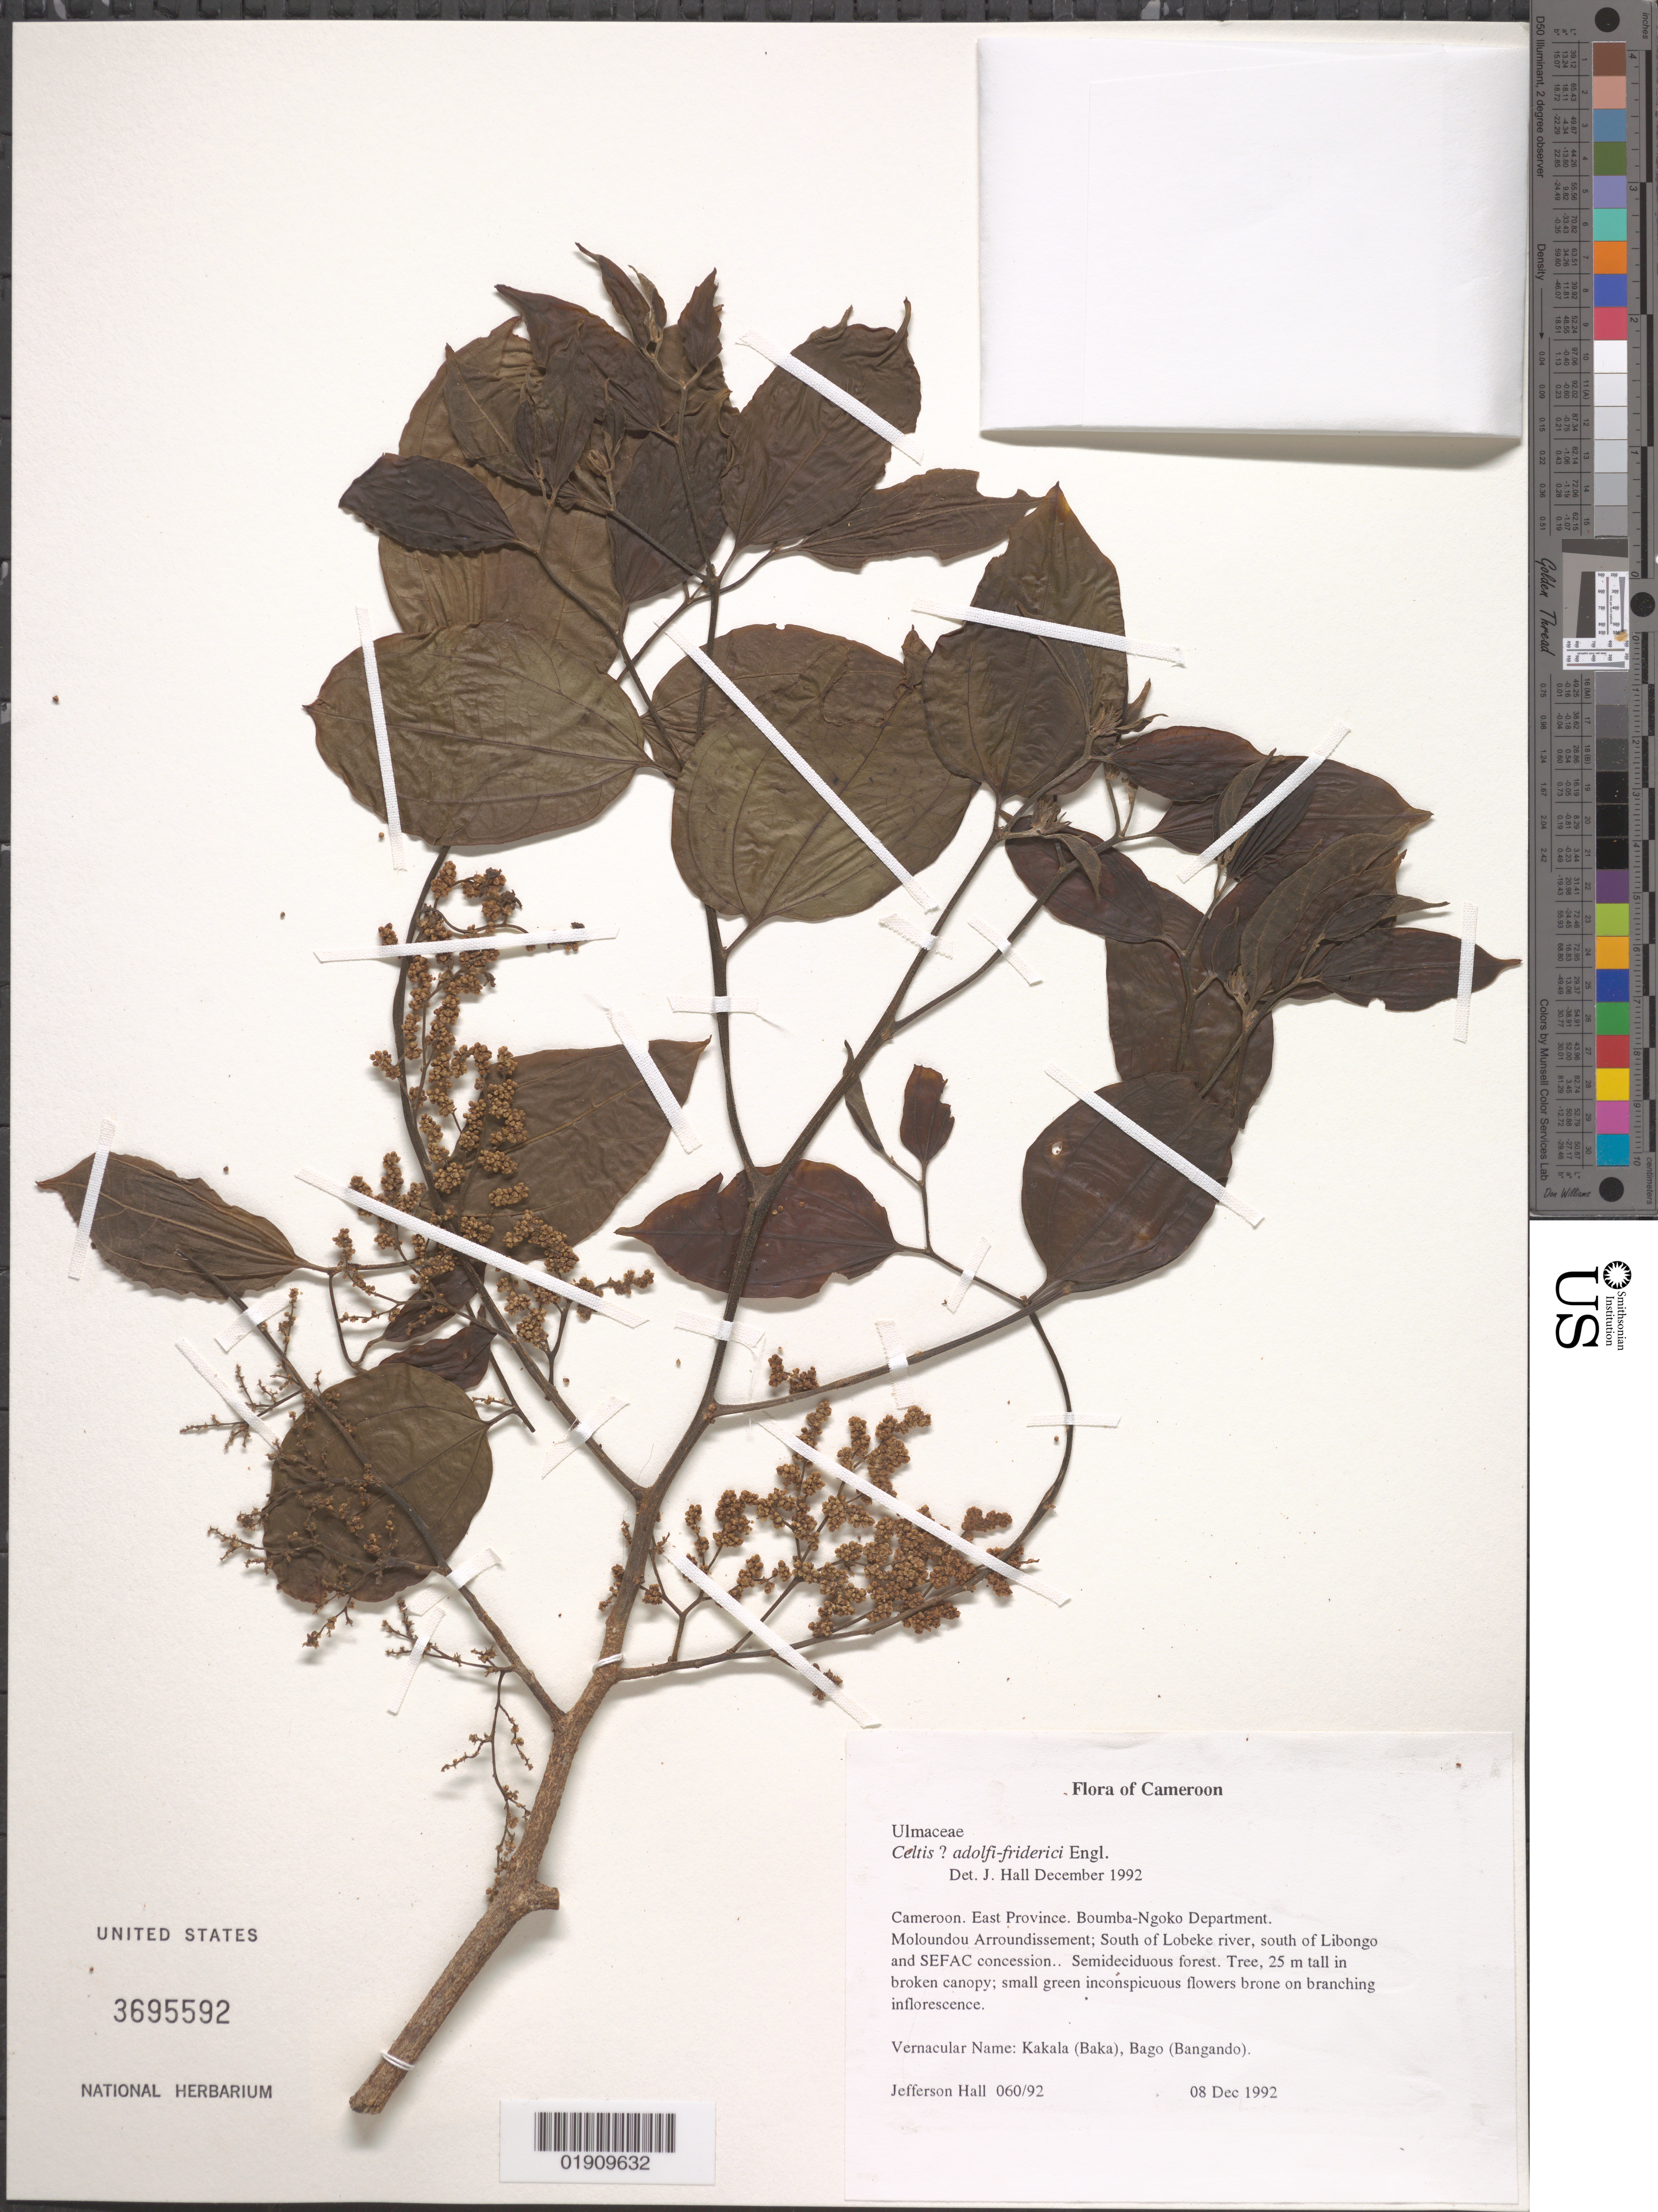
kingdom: Plantae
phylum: Tracheophyta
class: Magnoliopsida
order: Rosales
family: Cannabaceae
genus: Celtis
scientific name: Celtis adolfi-friderici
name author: Engl.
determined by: Hall, J.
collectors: J. Hall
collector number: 060/92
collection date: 1992-12-08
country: Cameroon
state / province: Est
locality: Boumba-Ngoko Department. Boumba-Ngoko Department. Moloundou Arroundissement; South of Lobeke river, south of Libongo and SEFAC concession.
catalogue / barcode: US 3695592